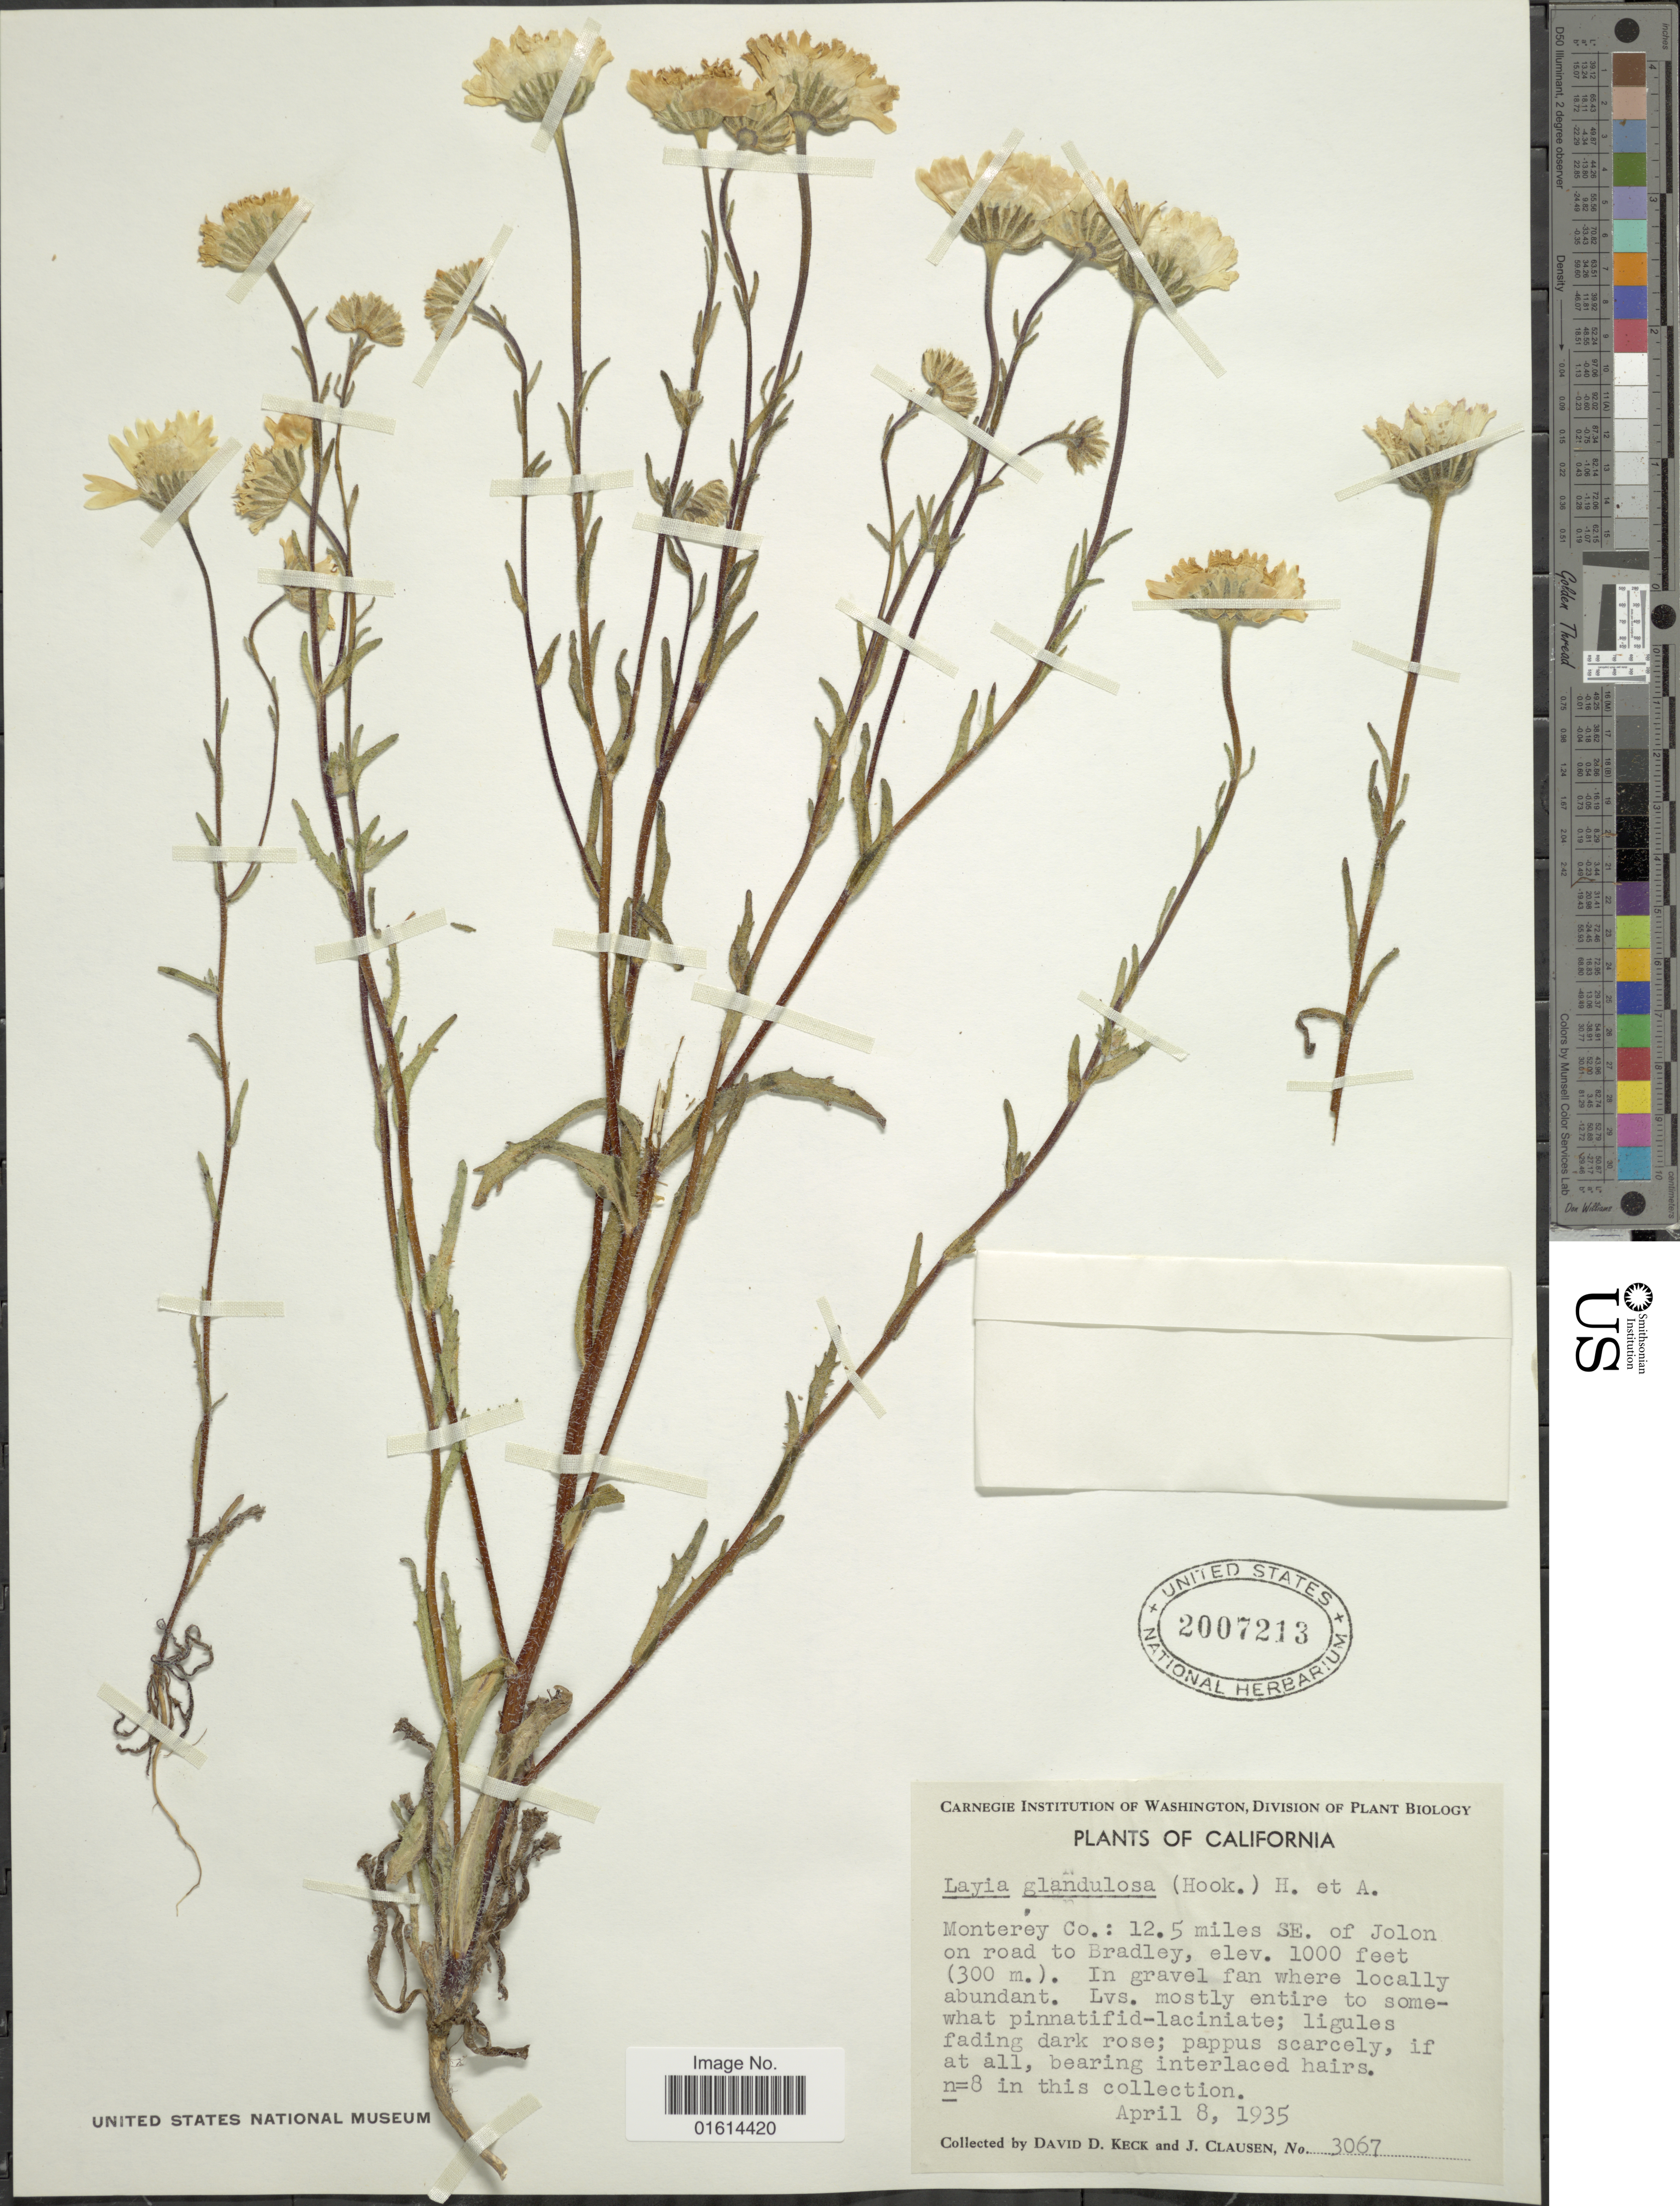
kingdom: Plantae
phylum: Tracheophyta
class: Magnoliopsida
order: Asterales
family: Asteraceae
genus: Layia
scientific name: Layia glandulosa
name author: Hook. & Arn.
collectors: D. D. Keck & J. Clausen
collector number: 3067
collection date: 1935-04-08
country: United States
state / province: California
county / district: Monterey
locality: Monterey Co., 12.5 miles SE. of Jolon on road to Bradley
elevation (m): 305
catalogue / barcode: US 2007213